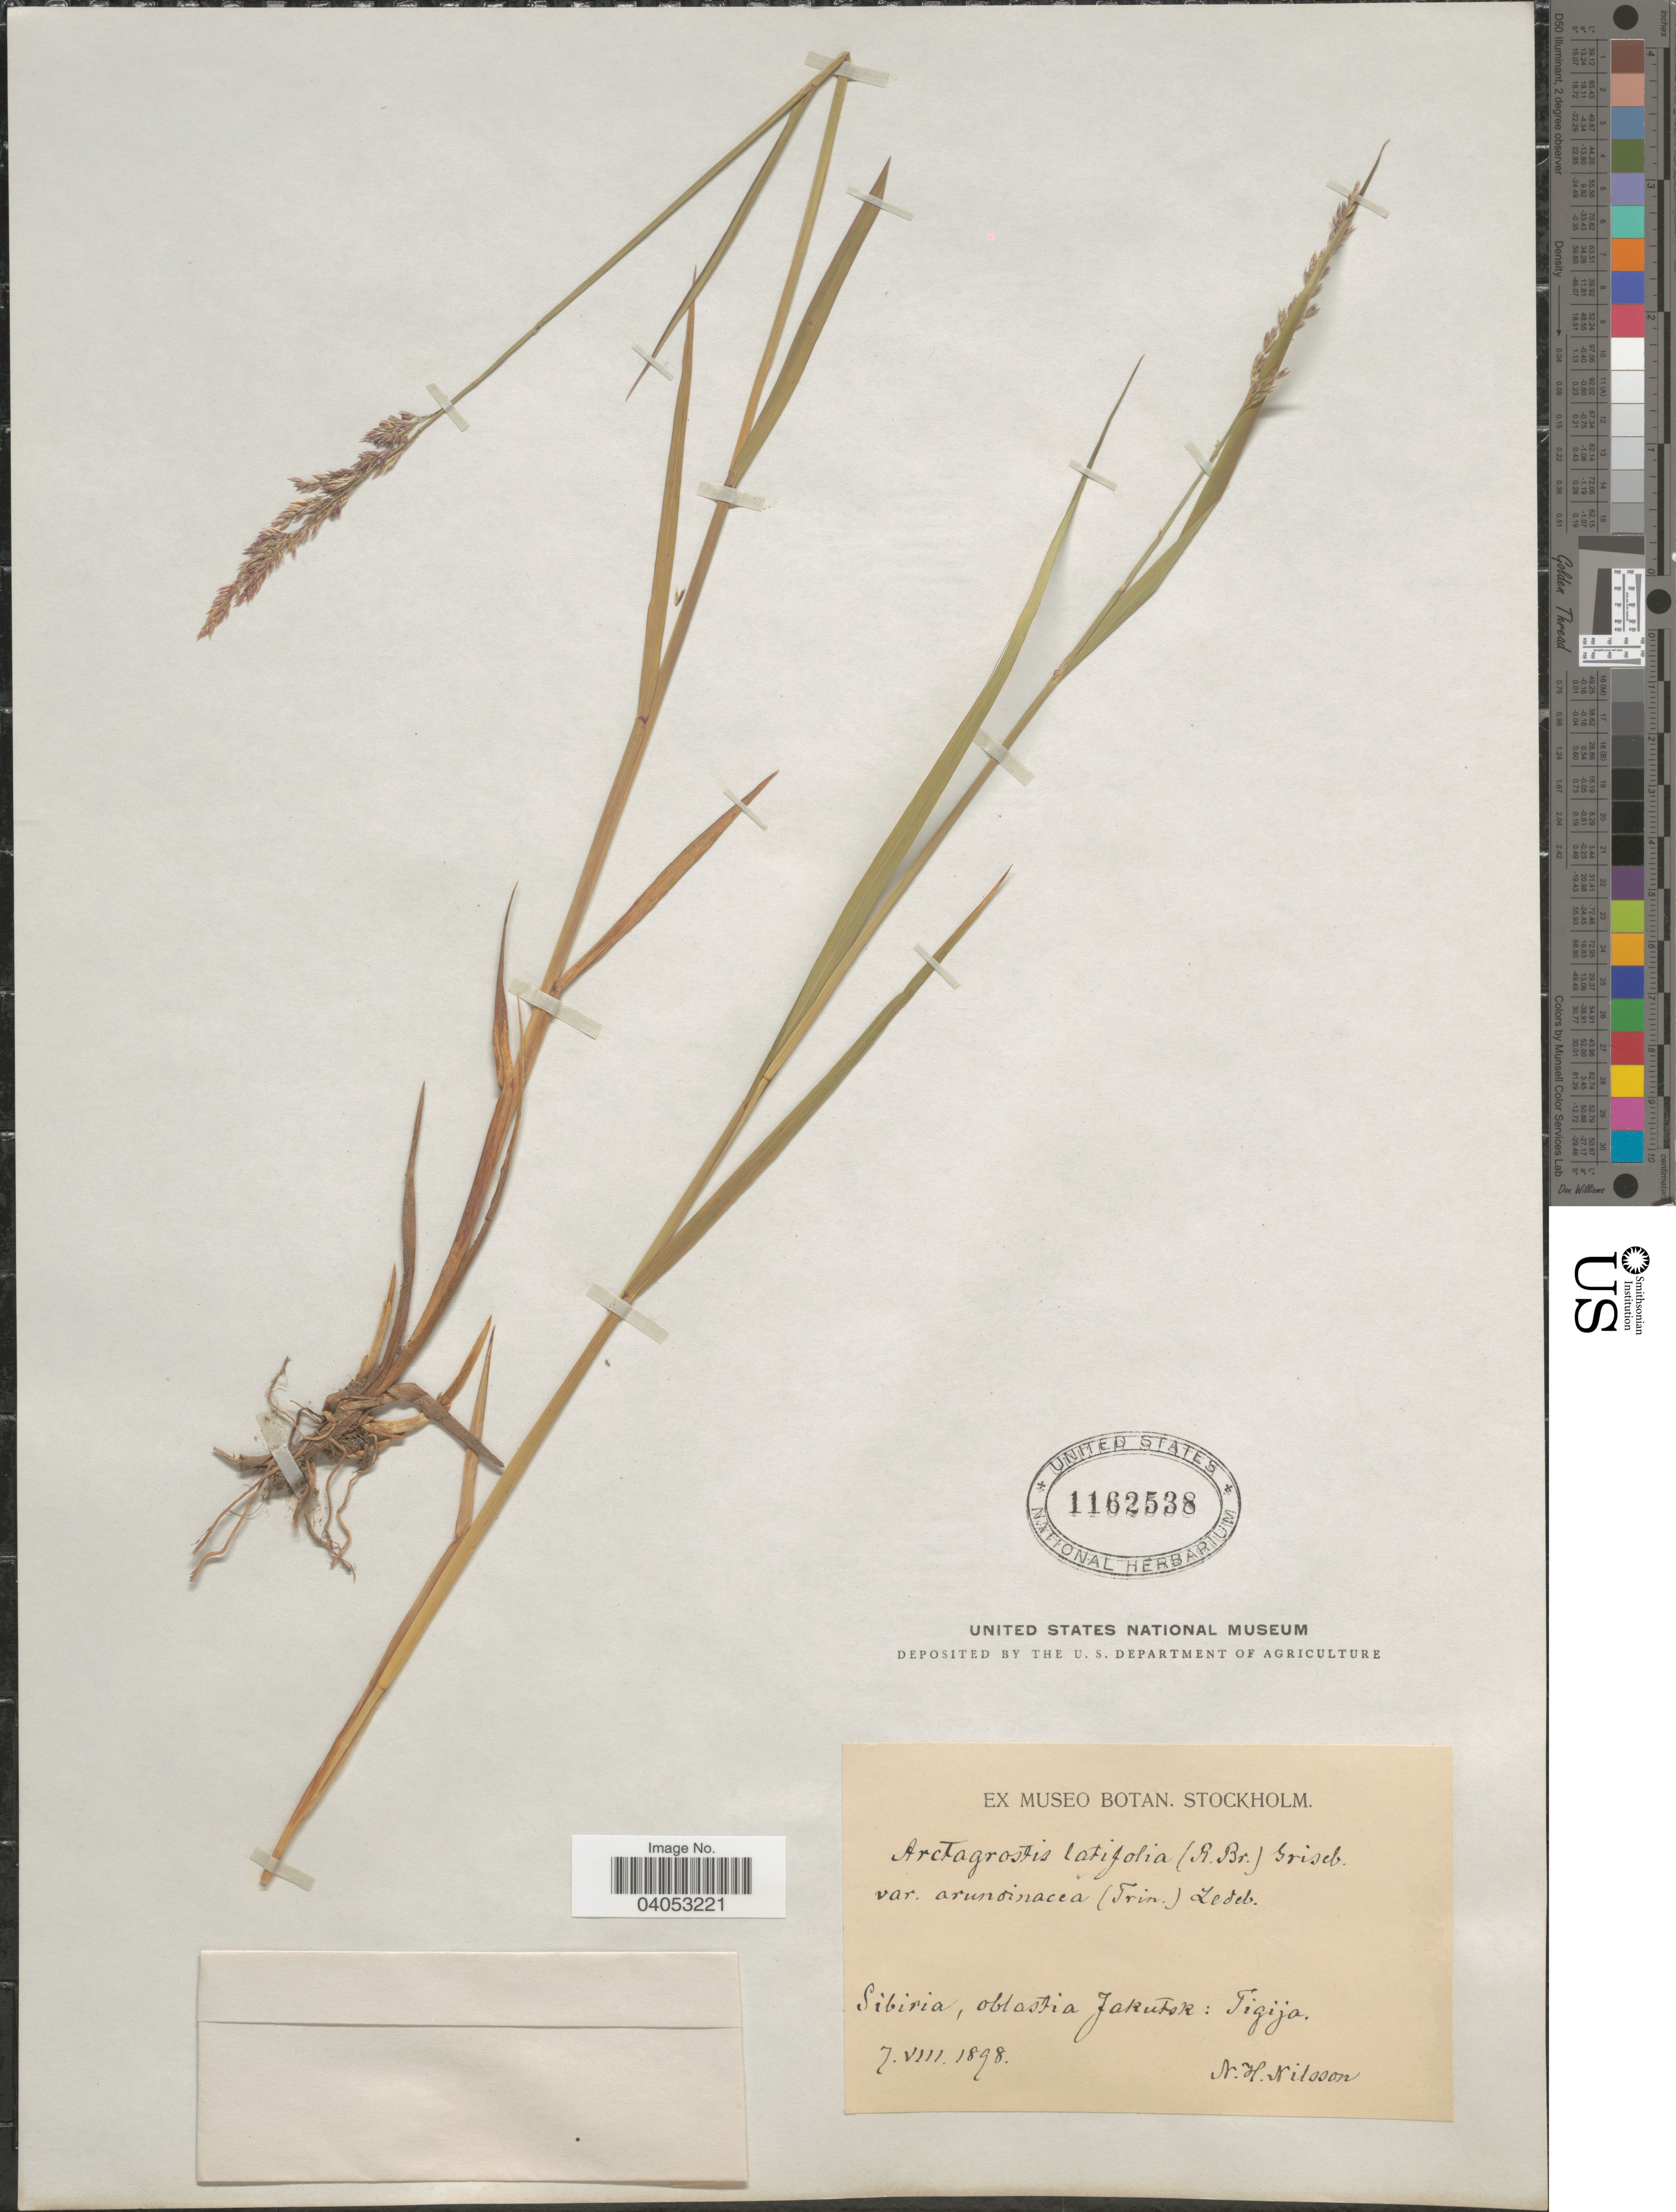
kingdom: Plantae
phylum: Tracheophyta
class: Liliopsida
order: Poales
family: Poaceae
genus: Arctagrostis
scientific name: Arctagrostis latifolia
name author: (R. Br.) Griseb.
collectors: N. H. Nilsson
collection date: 1898-08-07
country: Russian Federation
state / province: Sakha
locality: Sibiria, oblastia Jakutsk: Tigija.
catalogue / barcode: US 1162538